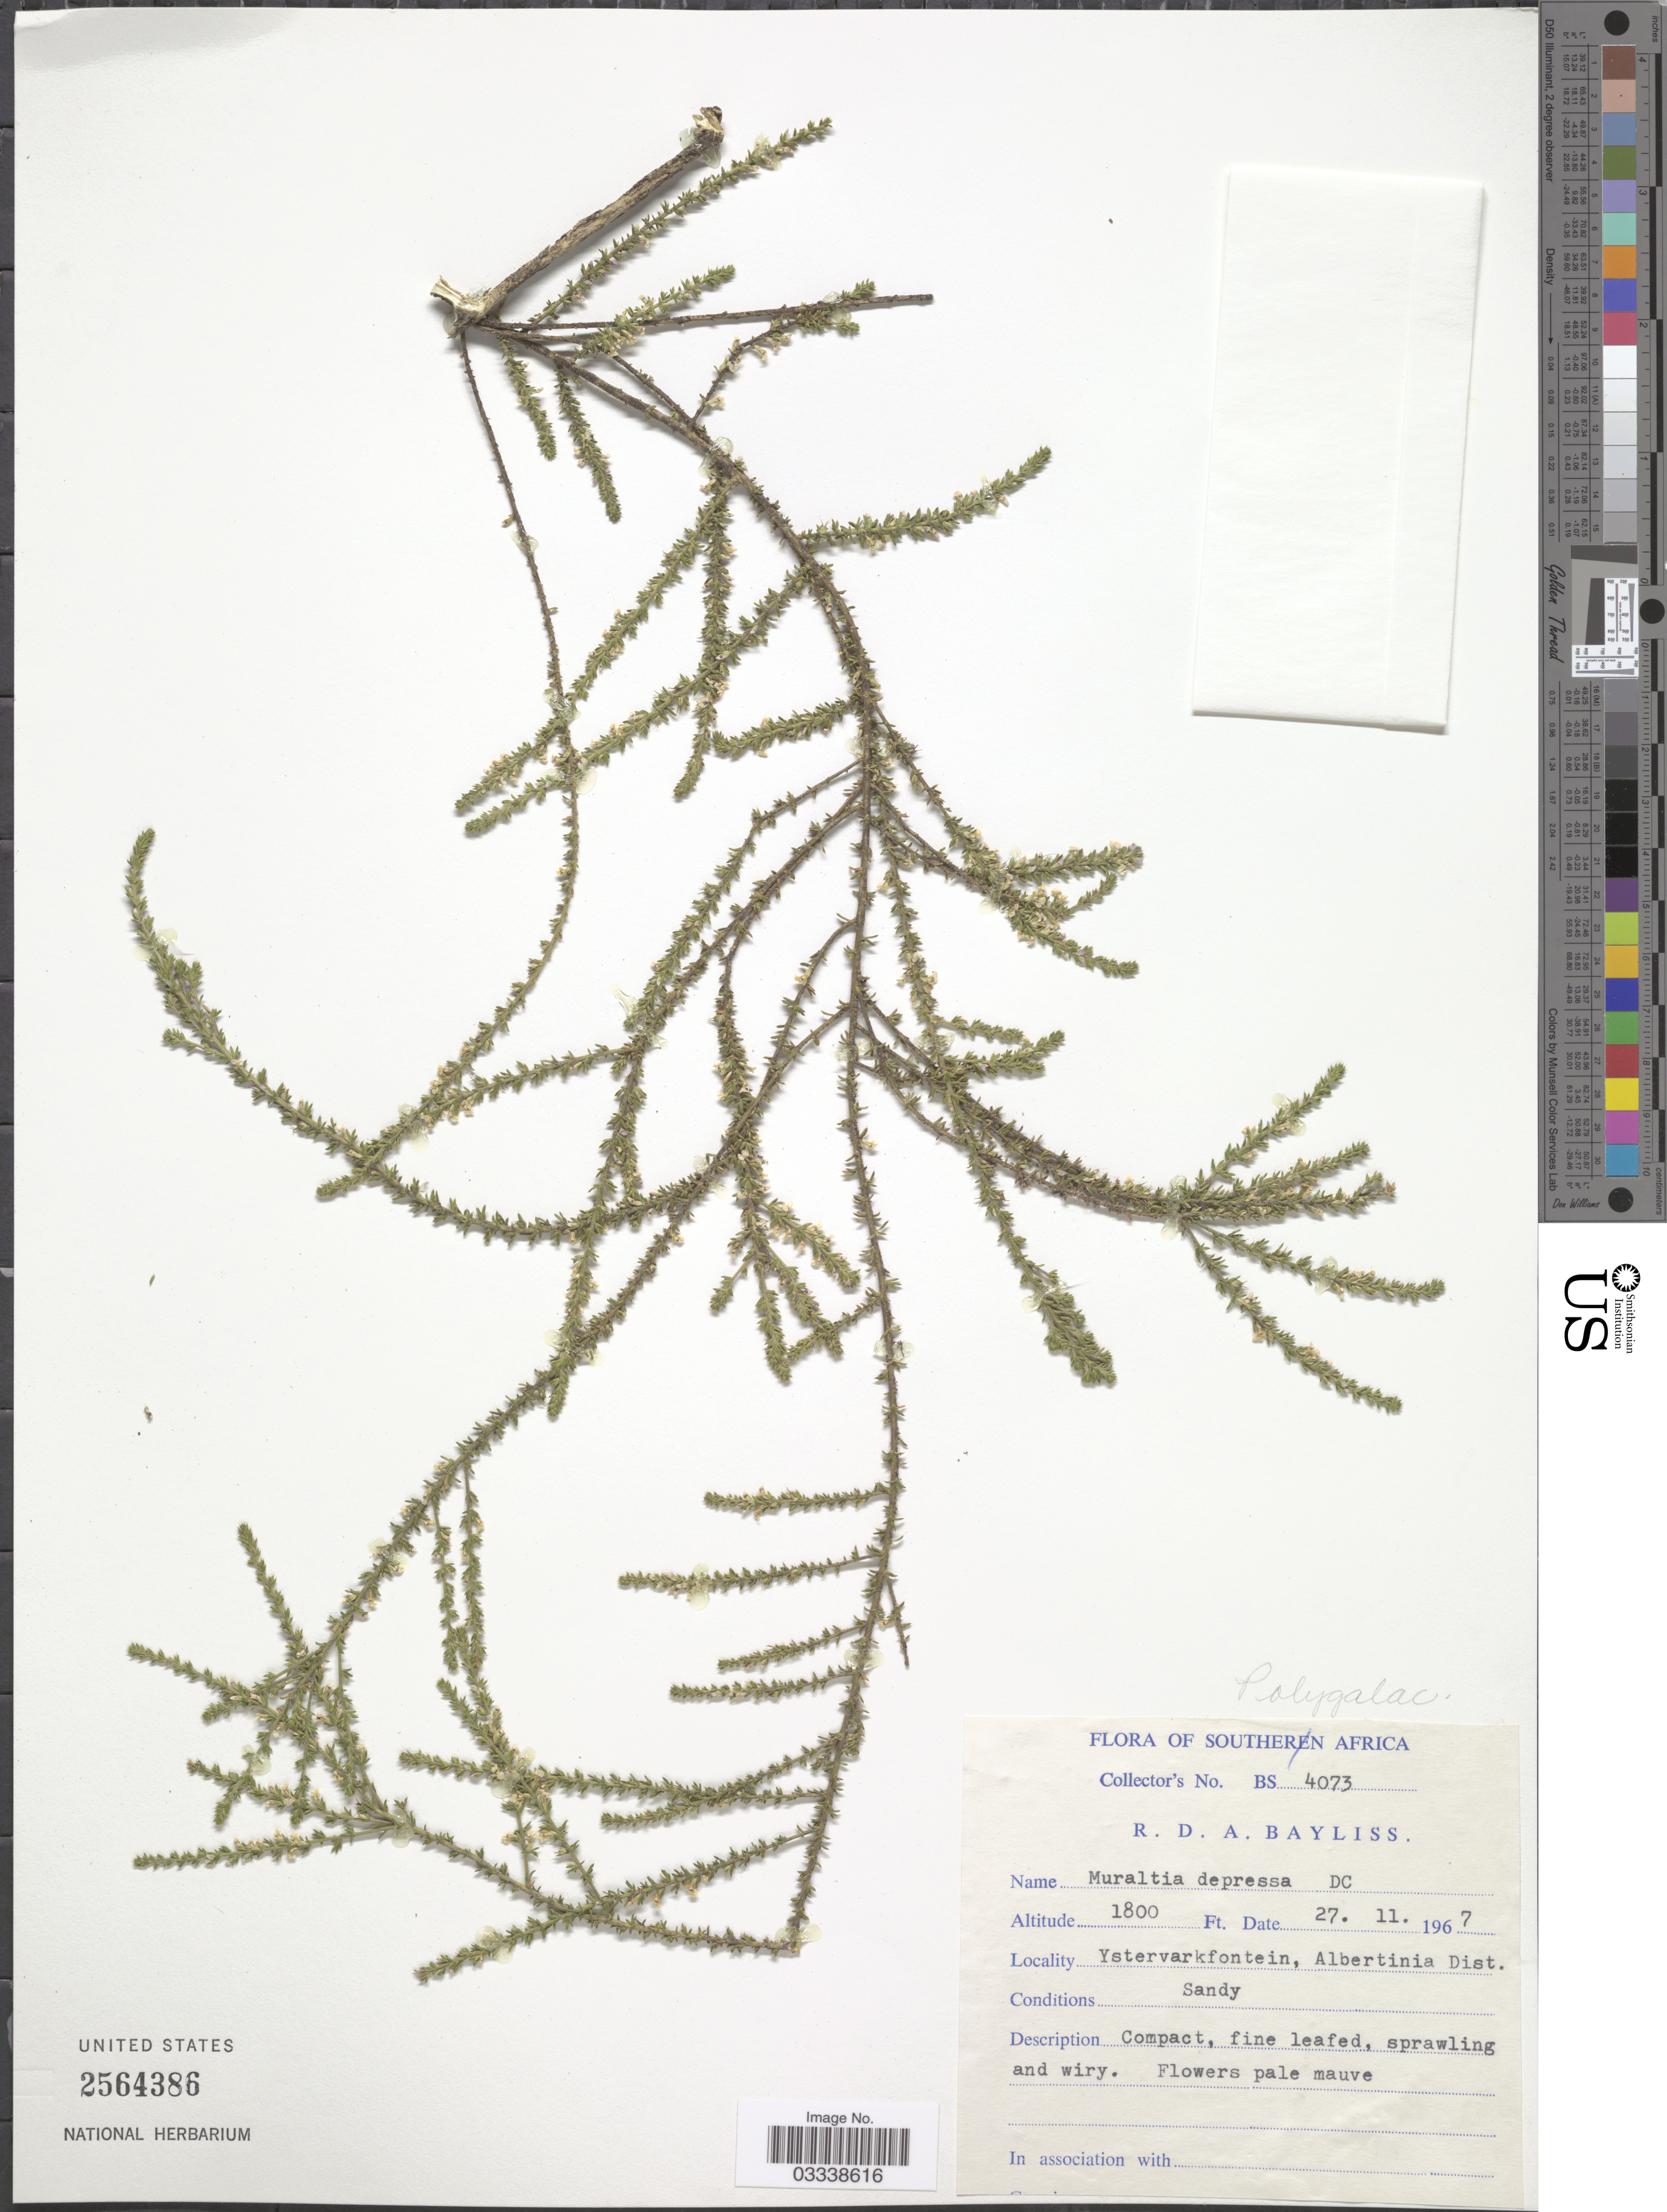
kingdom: Plantae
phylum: Tracheophyta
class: Magnoliopsida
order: Fabales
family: Polygalaceae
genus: Muraltia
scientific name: Muraltia depressa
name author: DC.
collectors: R. Bayliss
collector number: BS4073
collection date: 1967-11-27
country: South Africa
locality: Southeren Africa, Ystervarkfontein, Albertinia Dist.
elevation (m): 549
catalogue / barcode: US 2564386